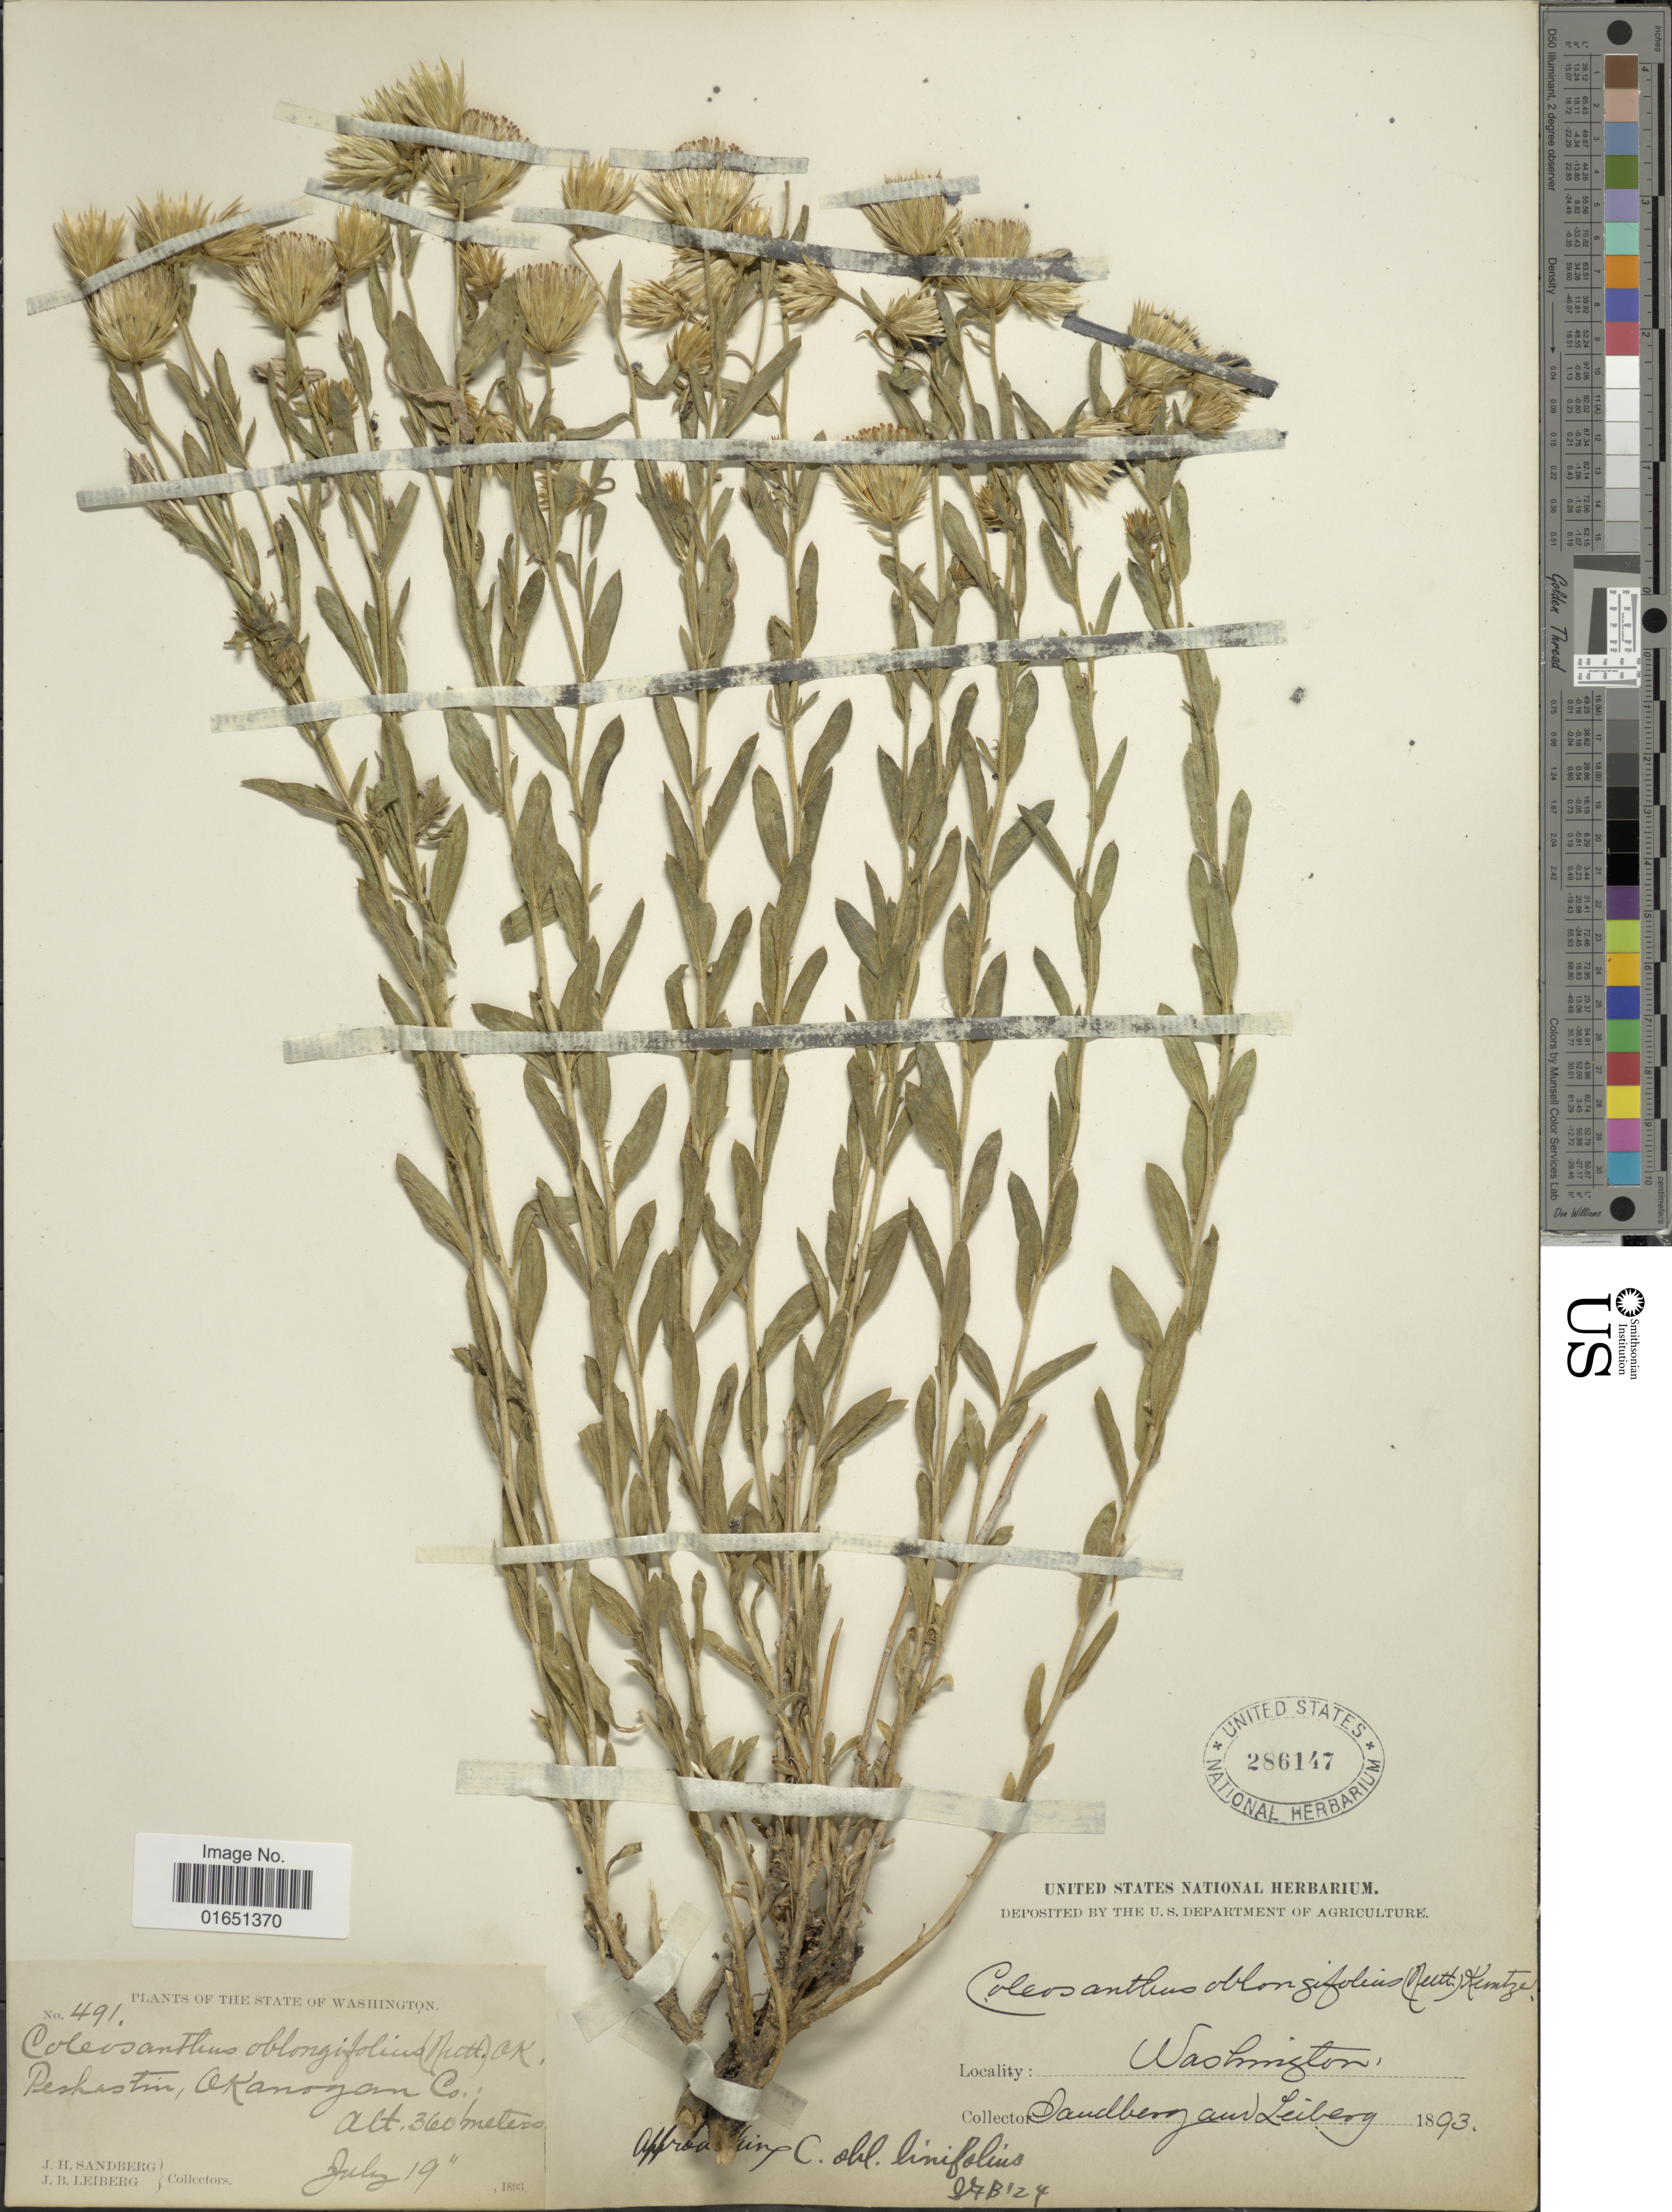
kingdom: Plantae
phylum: Tracheophyta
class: Magnoliopsida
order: Asterales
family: Asteraceae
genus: Brickellia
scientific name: Brickellia oblongifolia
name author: Nutt.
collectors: J. H. Sandberg & J. B. Leiberg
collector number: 491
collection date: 1893-07-19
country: United States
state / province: Washington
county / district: Okanogan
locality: Peshastin, Okanogan Co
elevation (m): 360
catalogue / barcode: US 286147